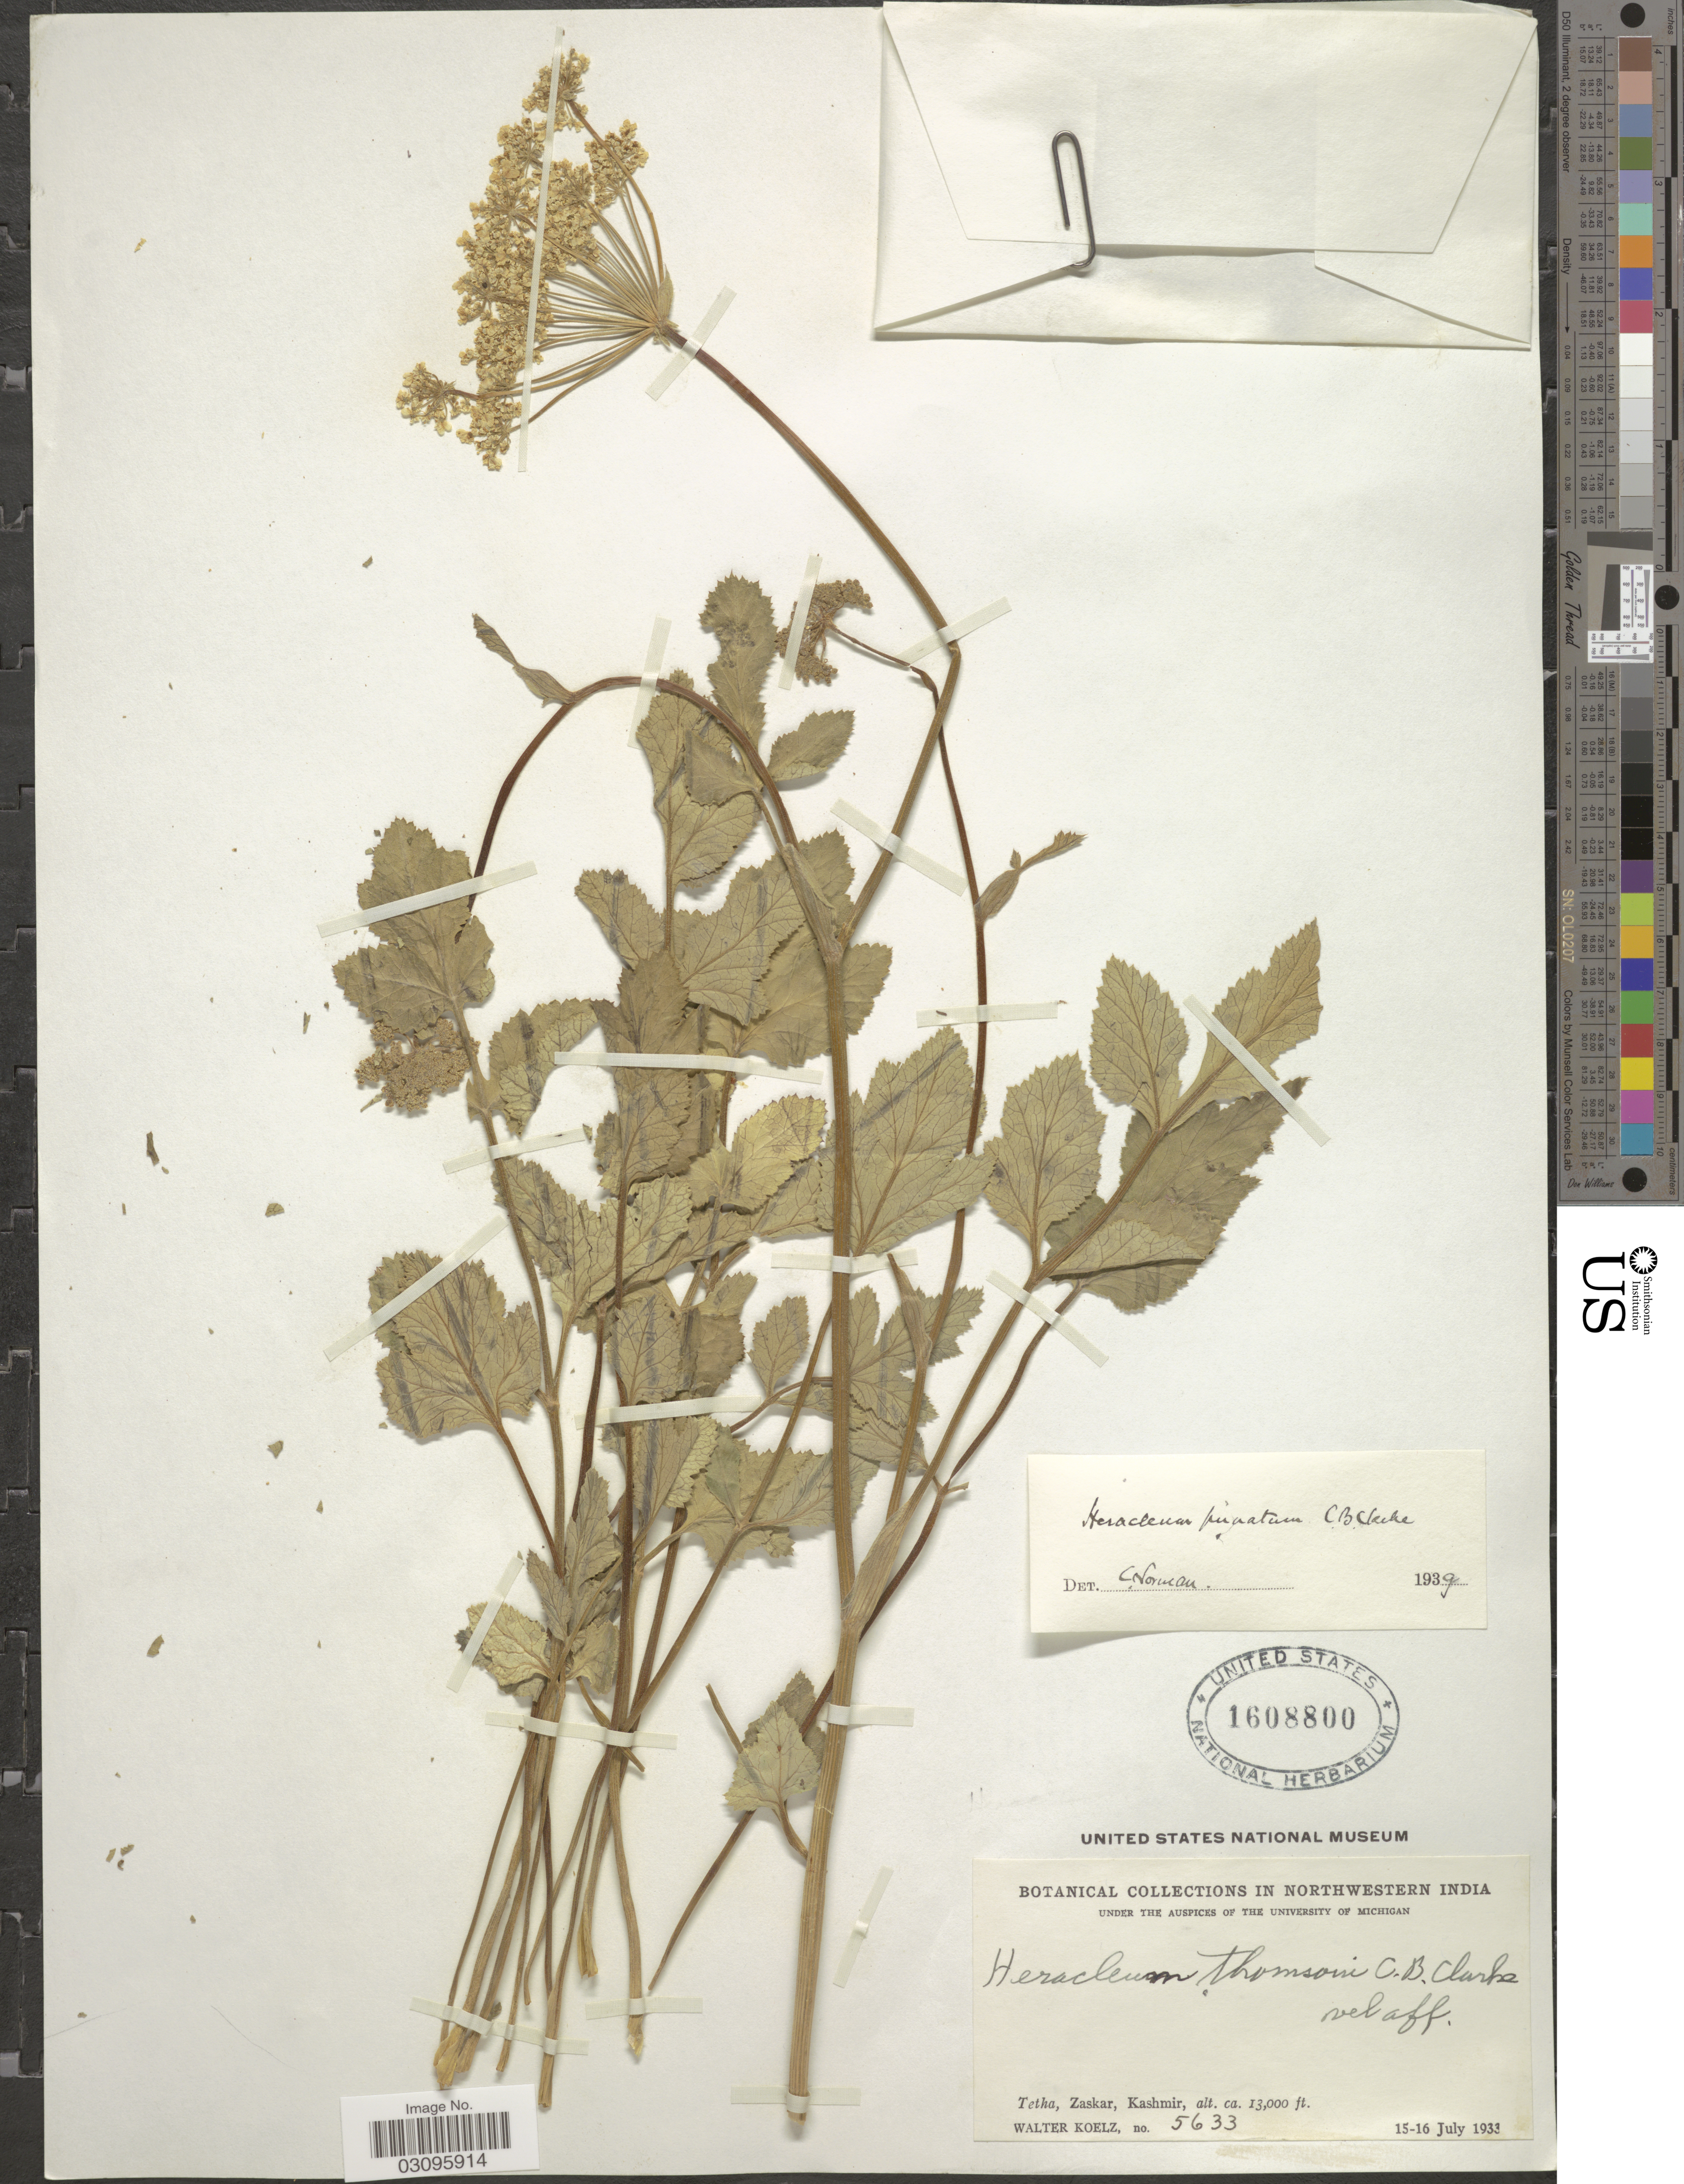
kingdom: Plantae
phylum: Tracheophyta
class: Magnoliopsida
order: Apiales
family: Apiaceae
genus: Heracleum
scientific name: Heracleum pinnatum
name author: C.B. Clarke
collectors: W. N. Koelz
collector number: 5633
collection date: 1933-07-15/1933-07-16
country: India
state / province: Jammu and Kashmir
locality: Northwestern India. Tetha, Zaskar, Kashmir.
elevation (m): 3962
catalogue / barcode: US 1608800